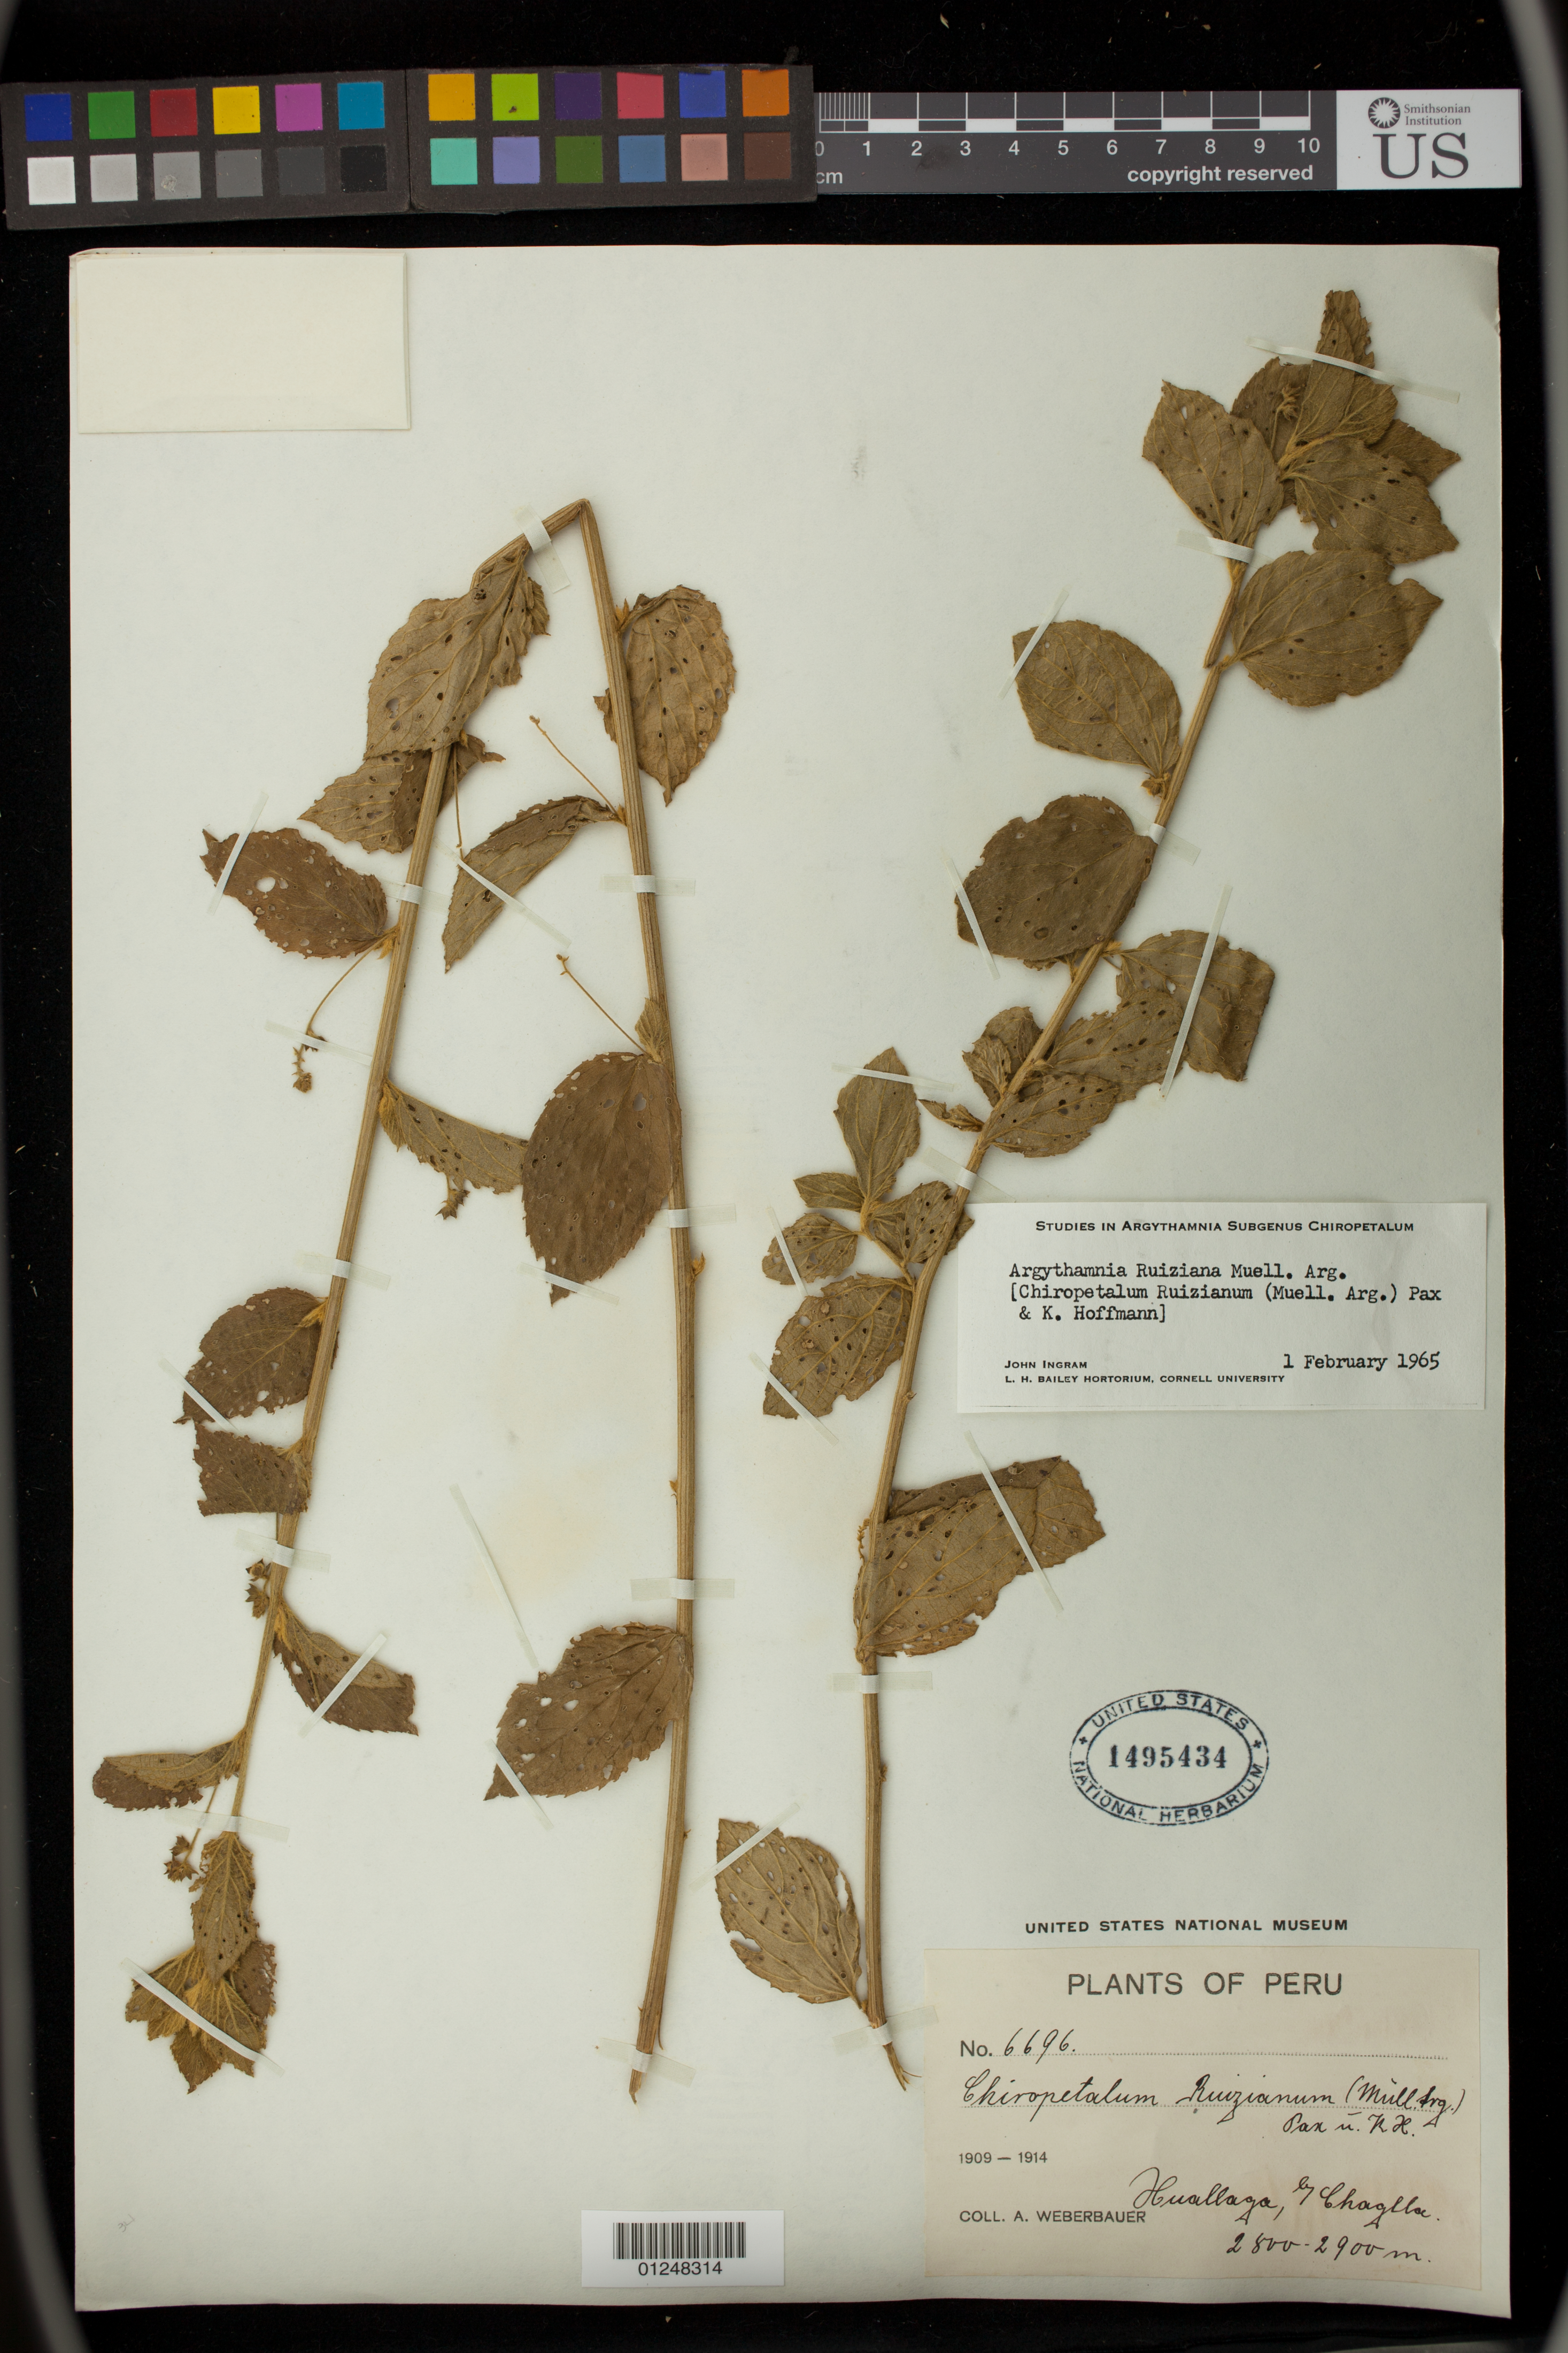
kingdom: Plantae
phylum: Tracheophyta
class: Magnoliopsida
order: Malpighiales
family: Euphorbiaceae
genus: Argythamnia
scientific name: Argythamnia ruiziana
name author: Müll. Arg.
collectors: A. Weberbauer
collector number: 6696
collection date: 1909/1914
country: Peru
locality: Huallaga, by Chaglla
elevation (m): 2800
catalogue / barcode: US 1495434